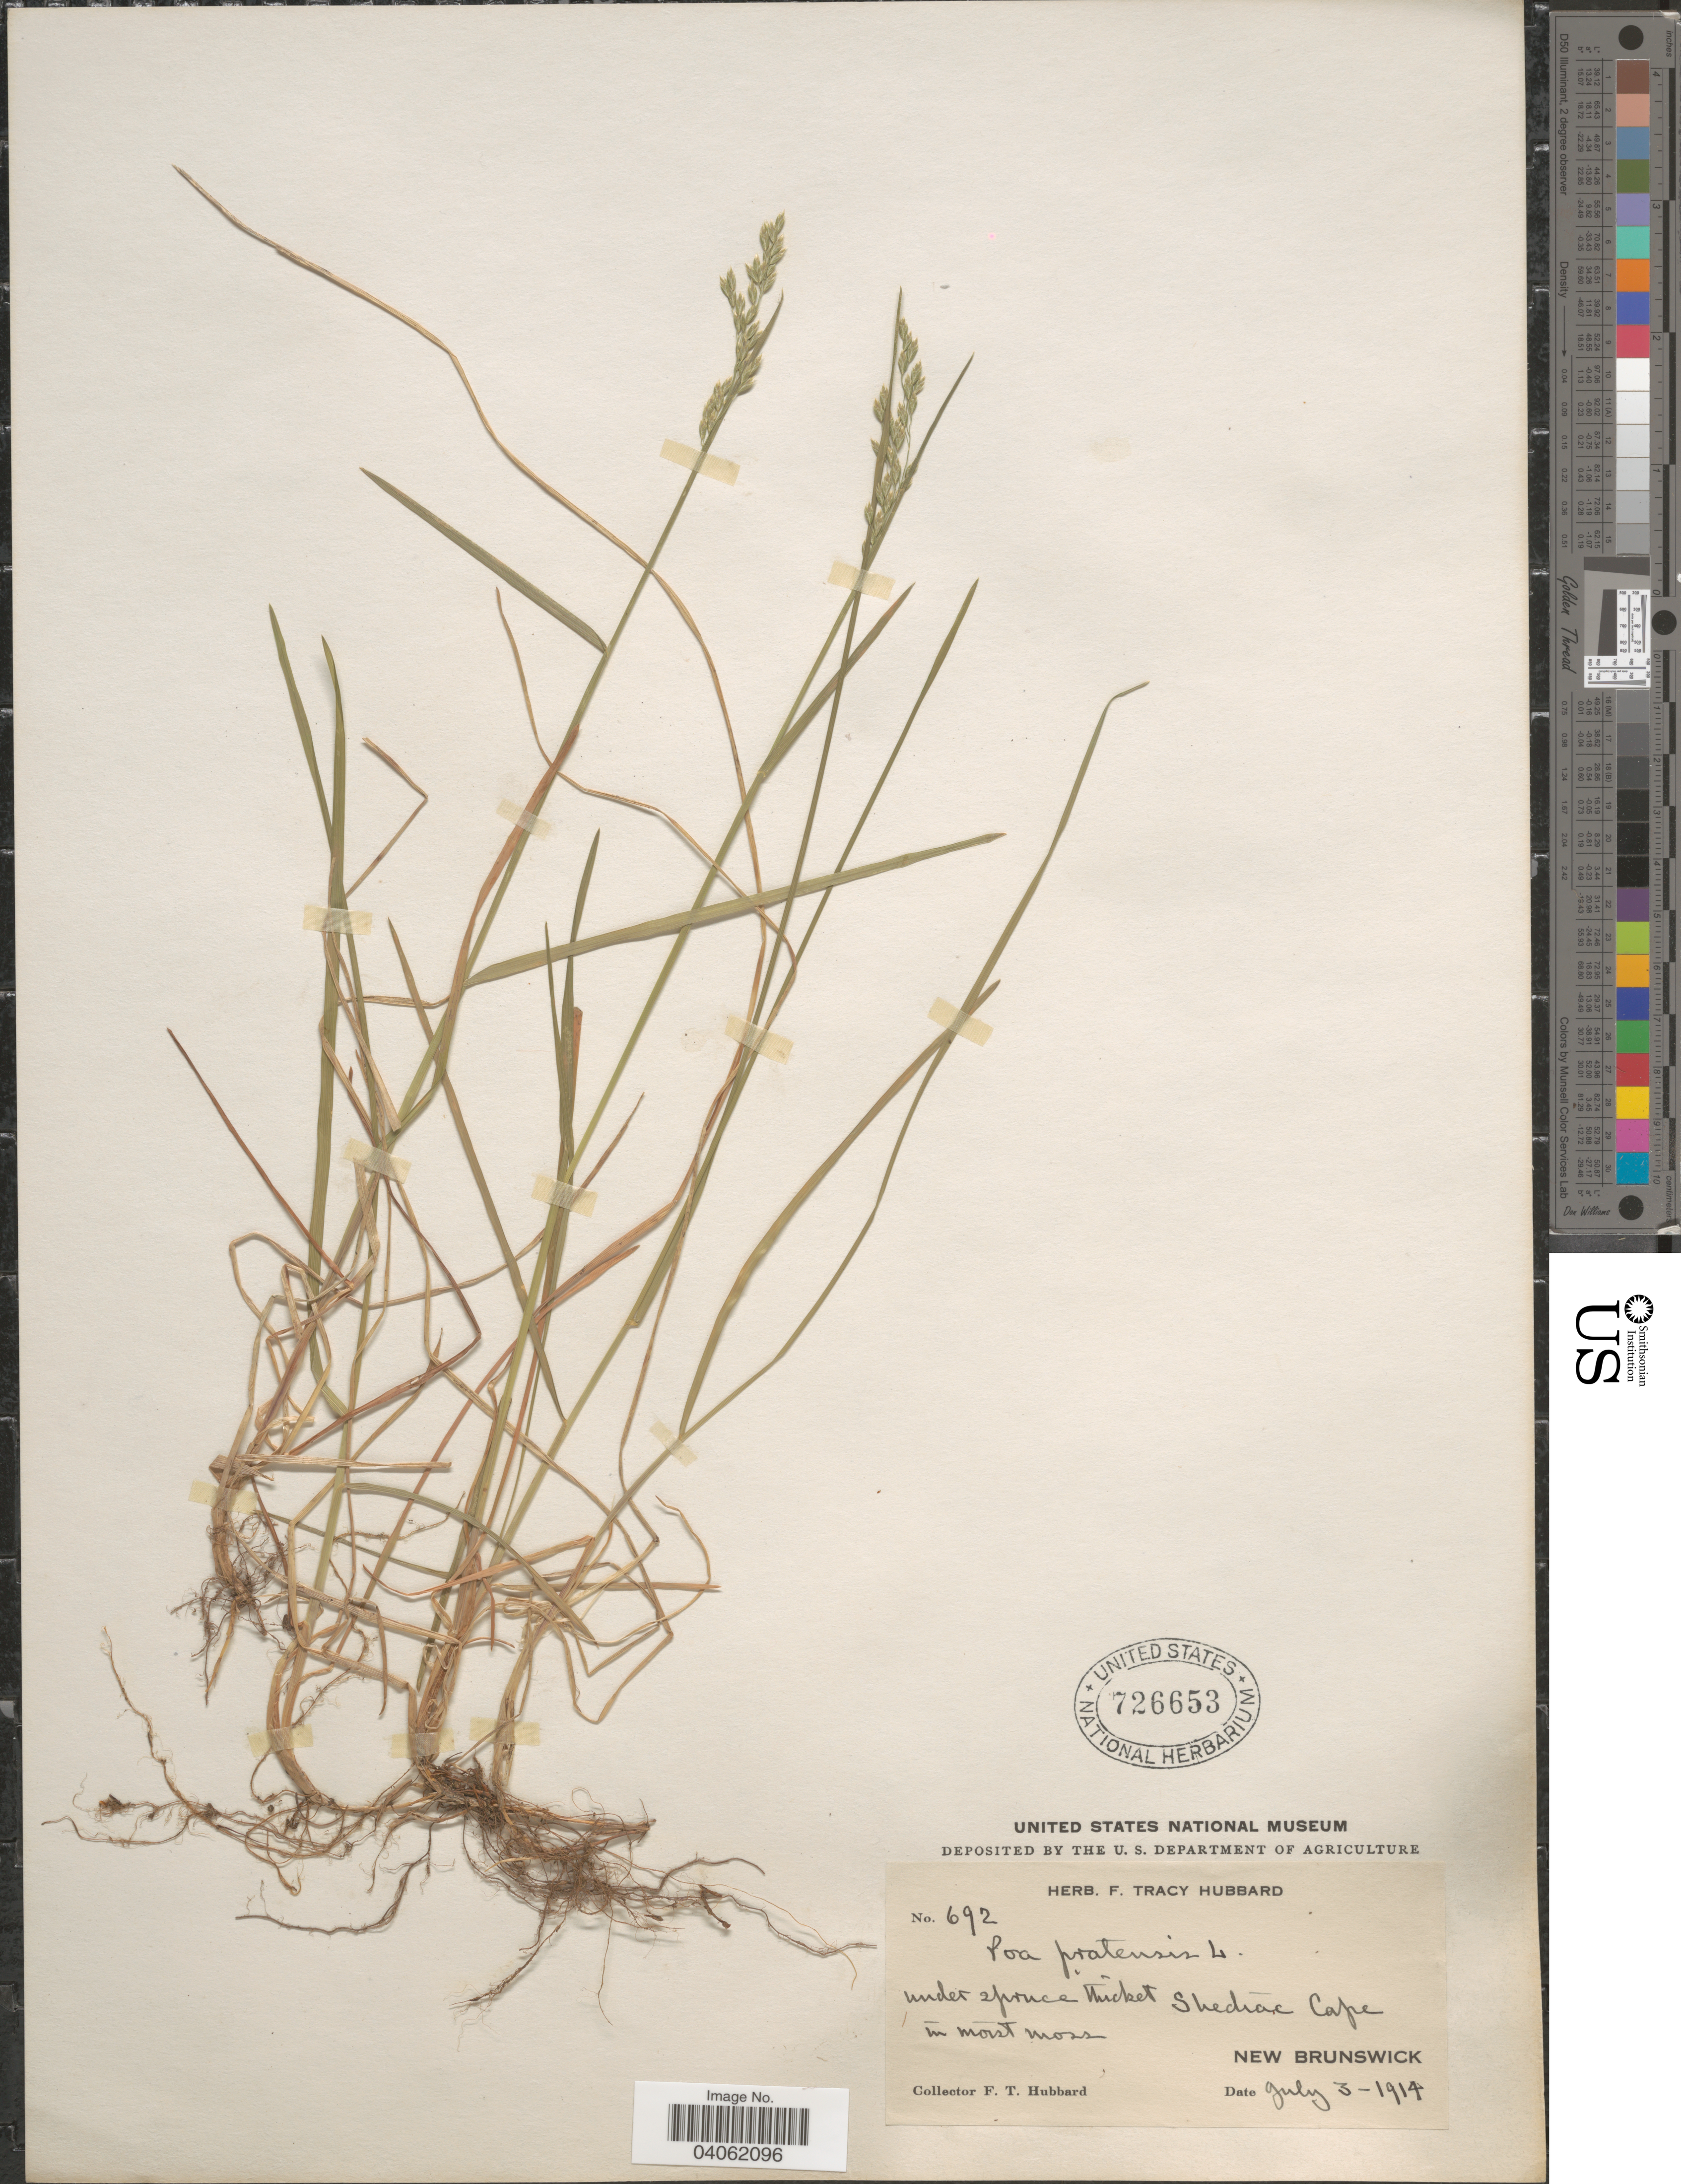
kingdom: Plantae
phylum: Tracheophyta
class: Liliopsida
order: Poales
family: Poaceae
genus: Poa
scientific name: Poa pratensis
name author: L.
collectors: F. T. Hubbard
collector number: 692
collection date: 1914-07-03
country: Canada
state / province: New Brunswick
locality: Shediac Cape.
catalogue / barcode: US 726653